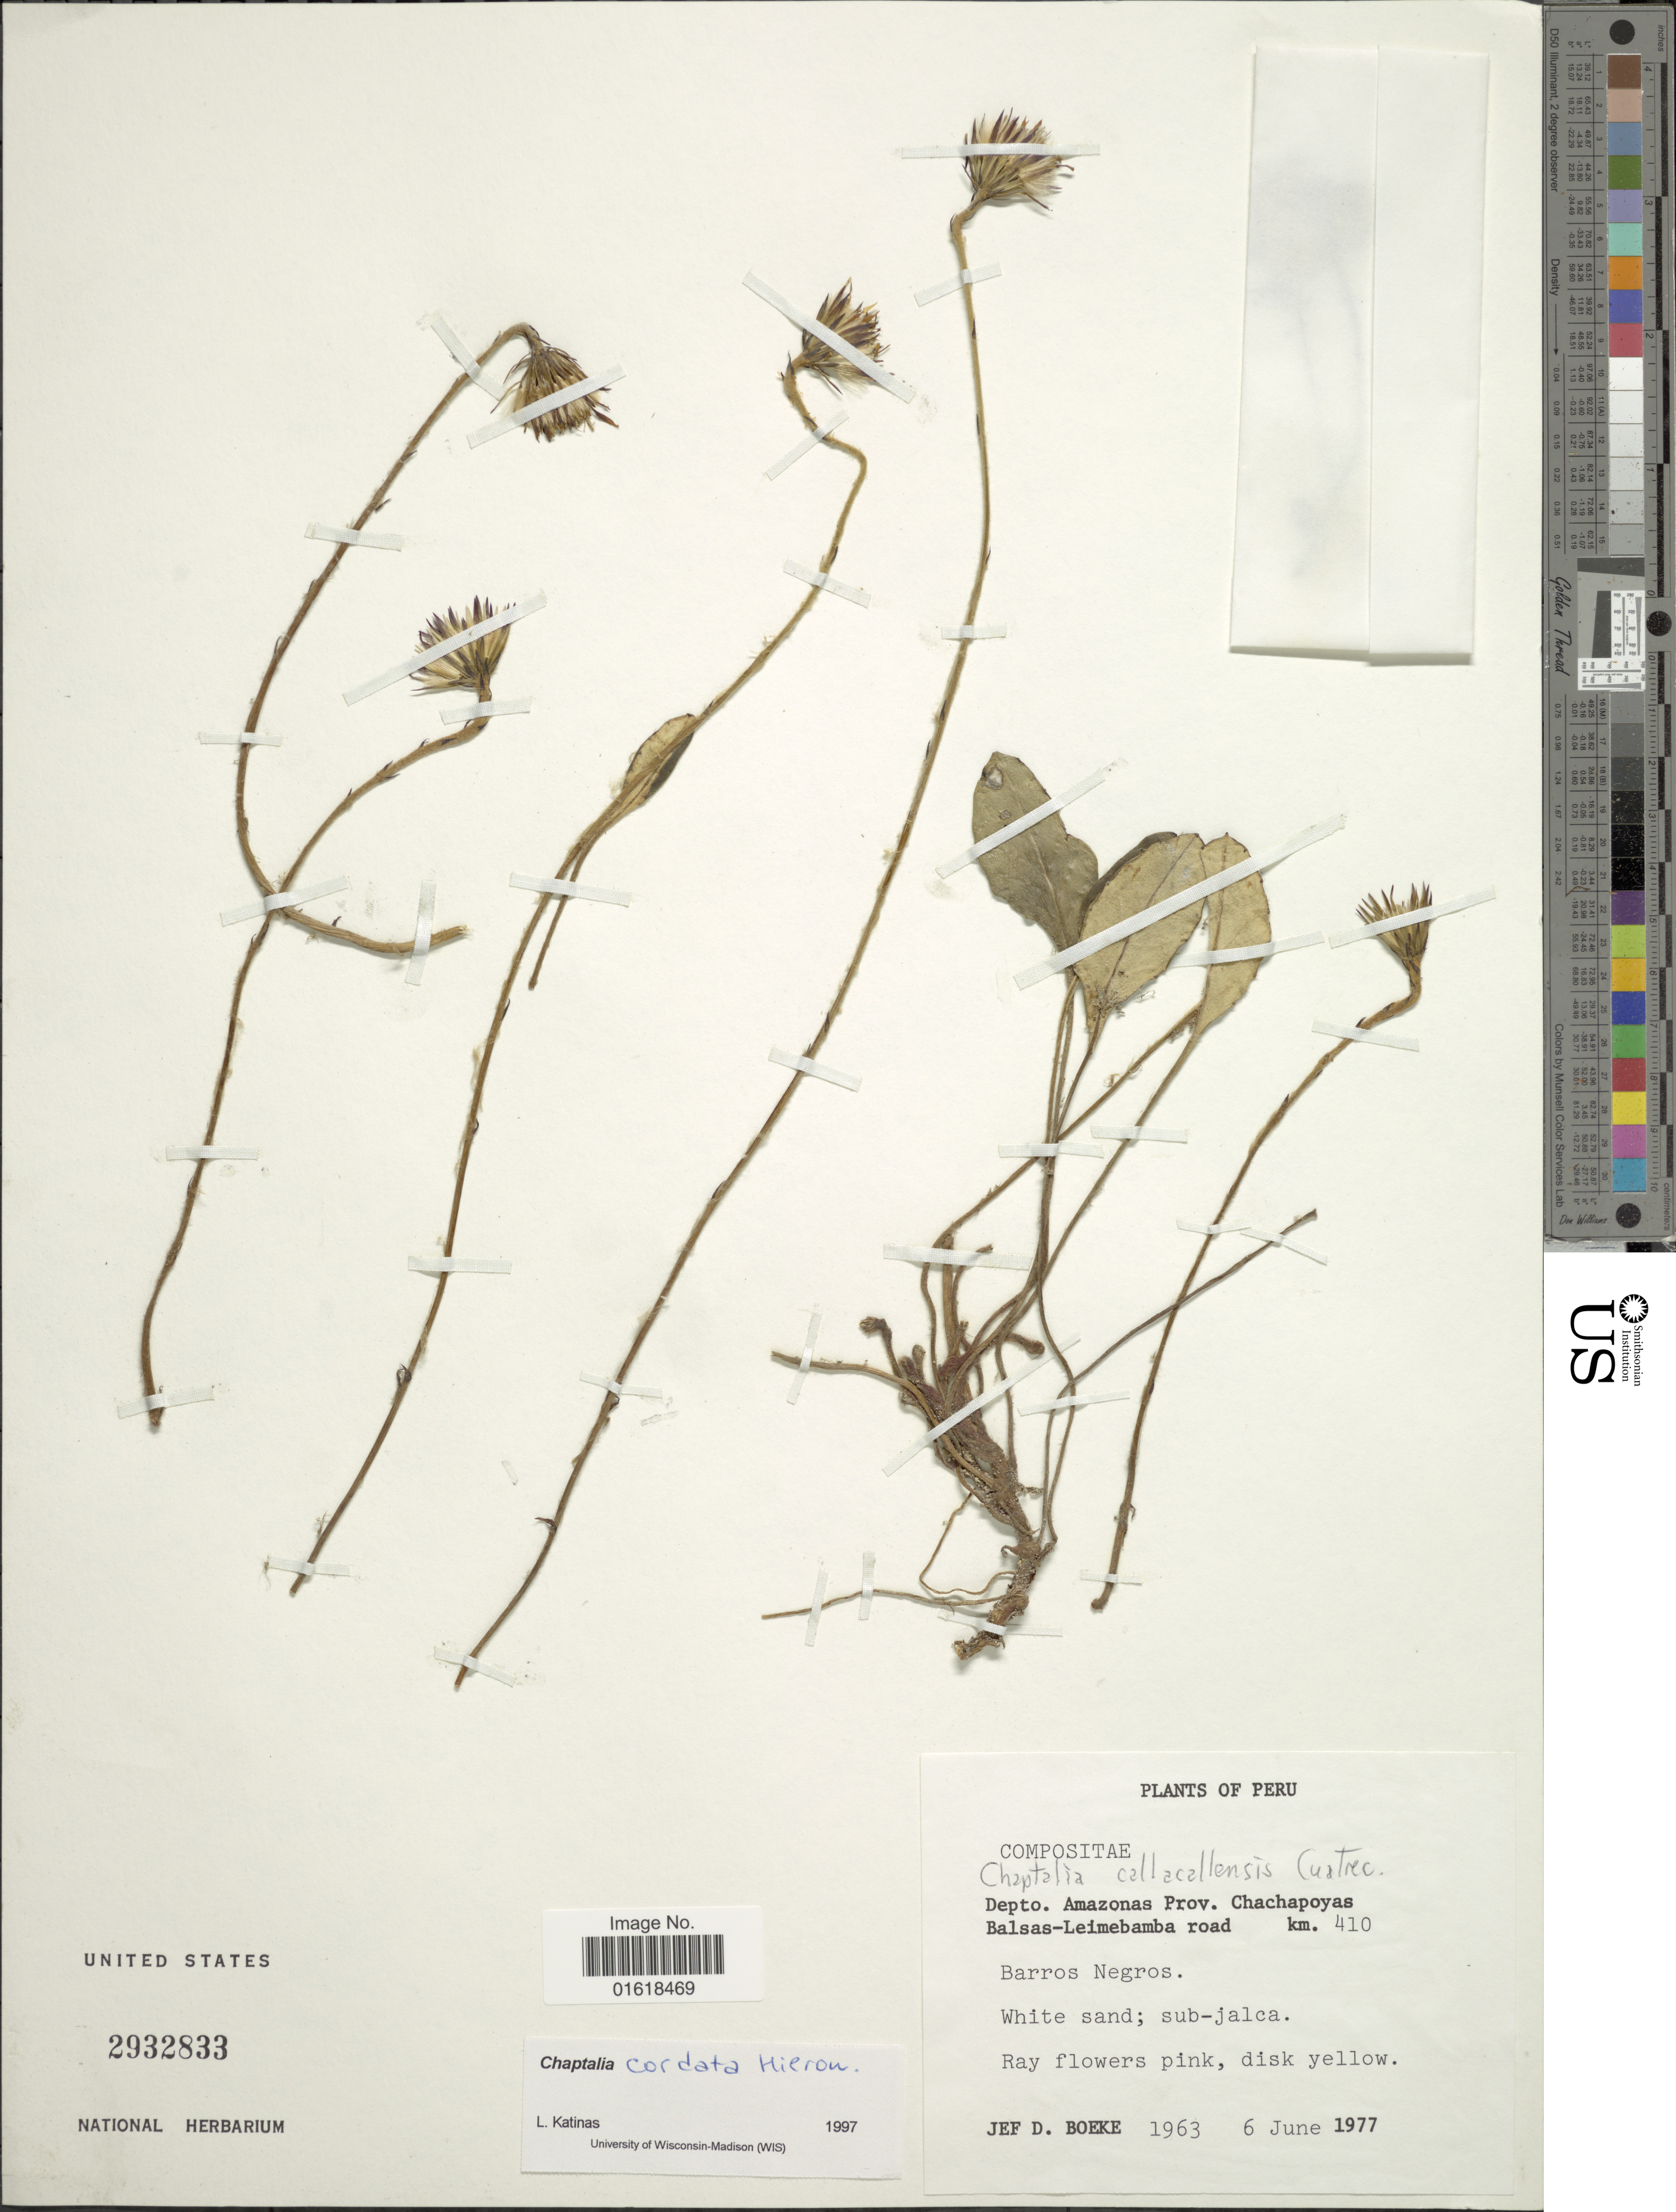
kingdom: Plantae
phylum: Tracheophyta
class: Magnoliopsida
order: Asterales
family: Asteraceae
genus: Chaptalia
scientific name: Chaptalia cordata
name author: Hieron.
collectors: J. D. Boeke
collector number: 1963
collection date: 1977-06-06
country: Peru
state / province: Amazonas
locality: Provincia de Chachapoyas Balsas-Leimebamba road km. 410. Barros Negros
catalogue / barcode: US 2932833